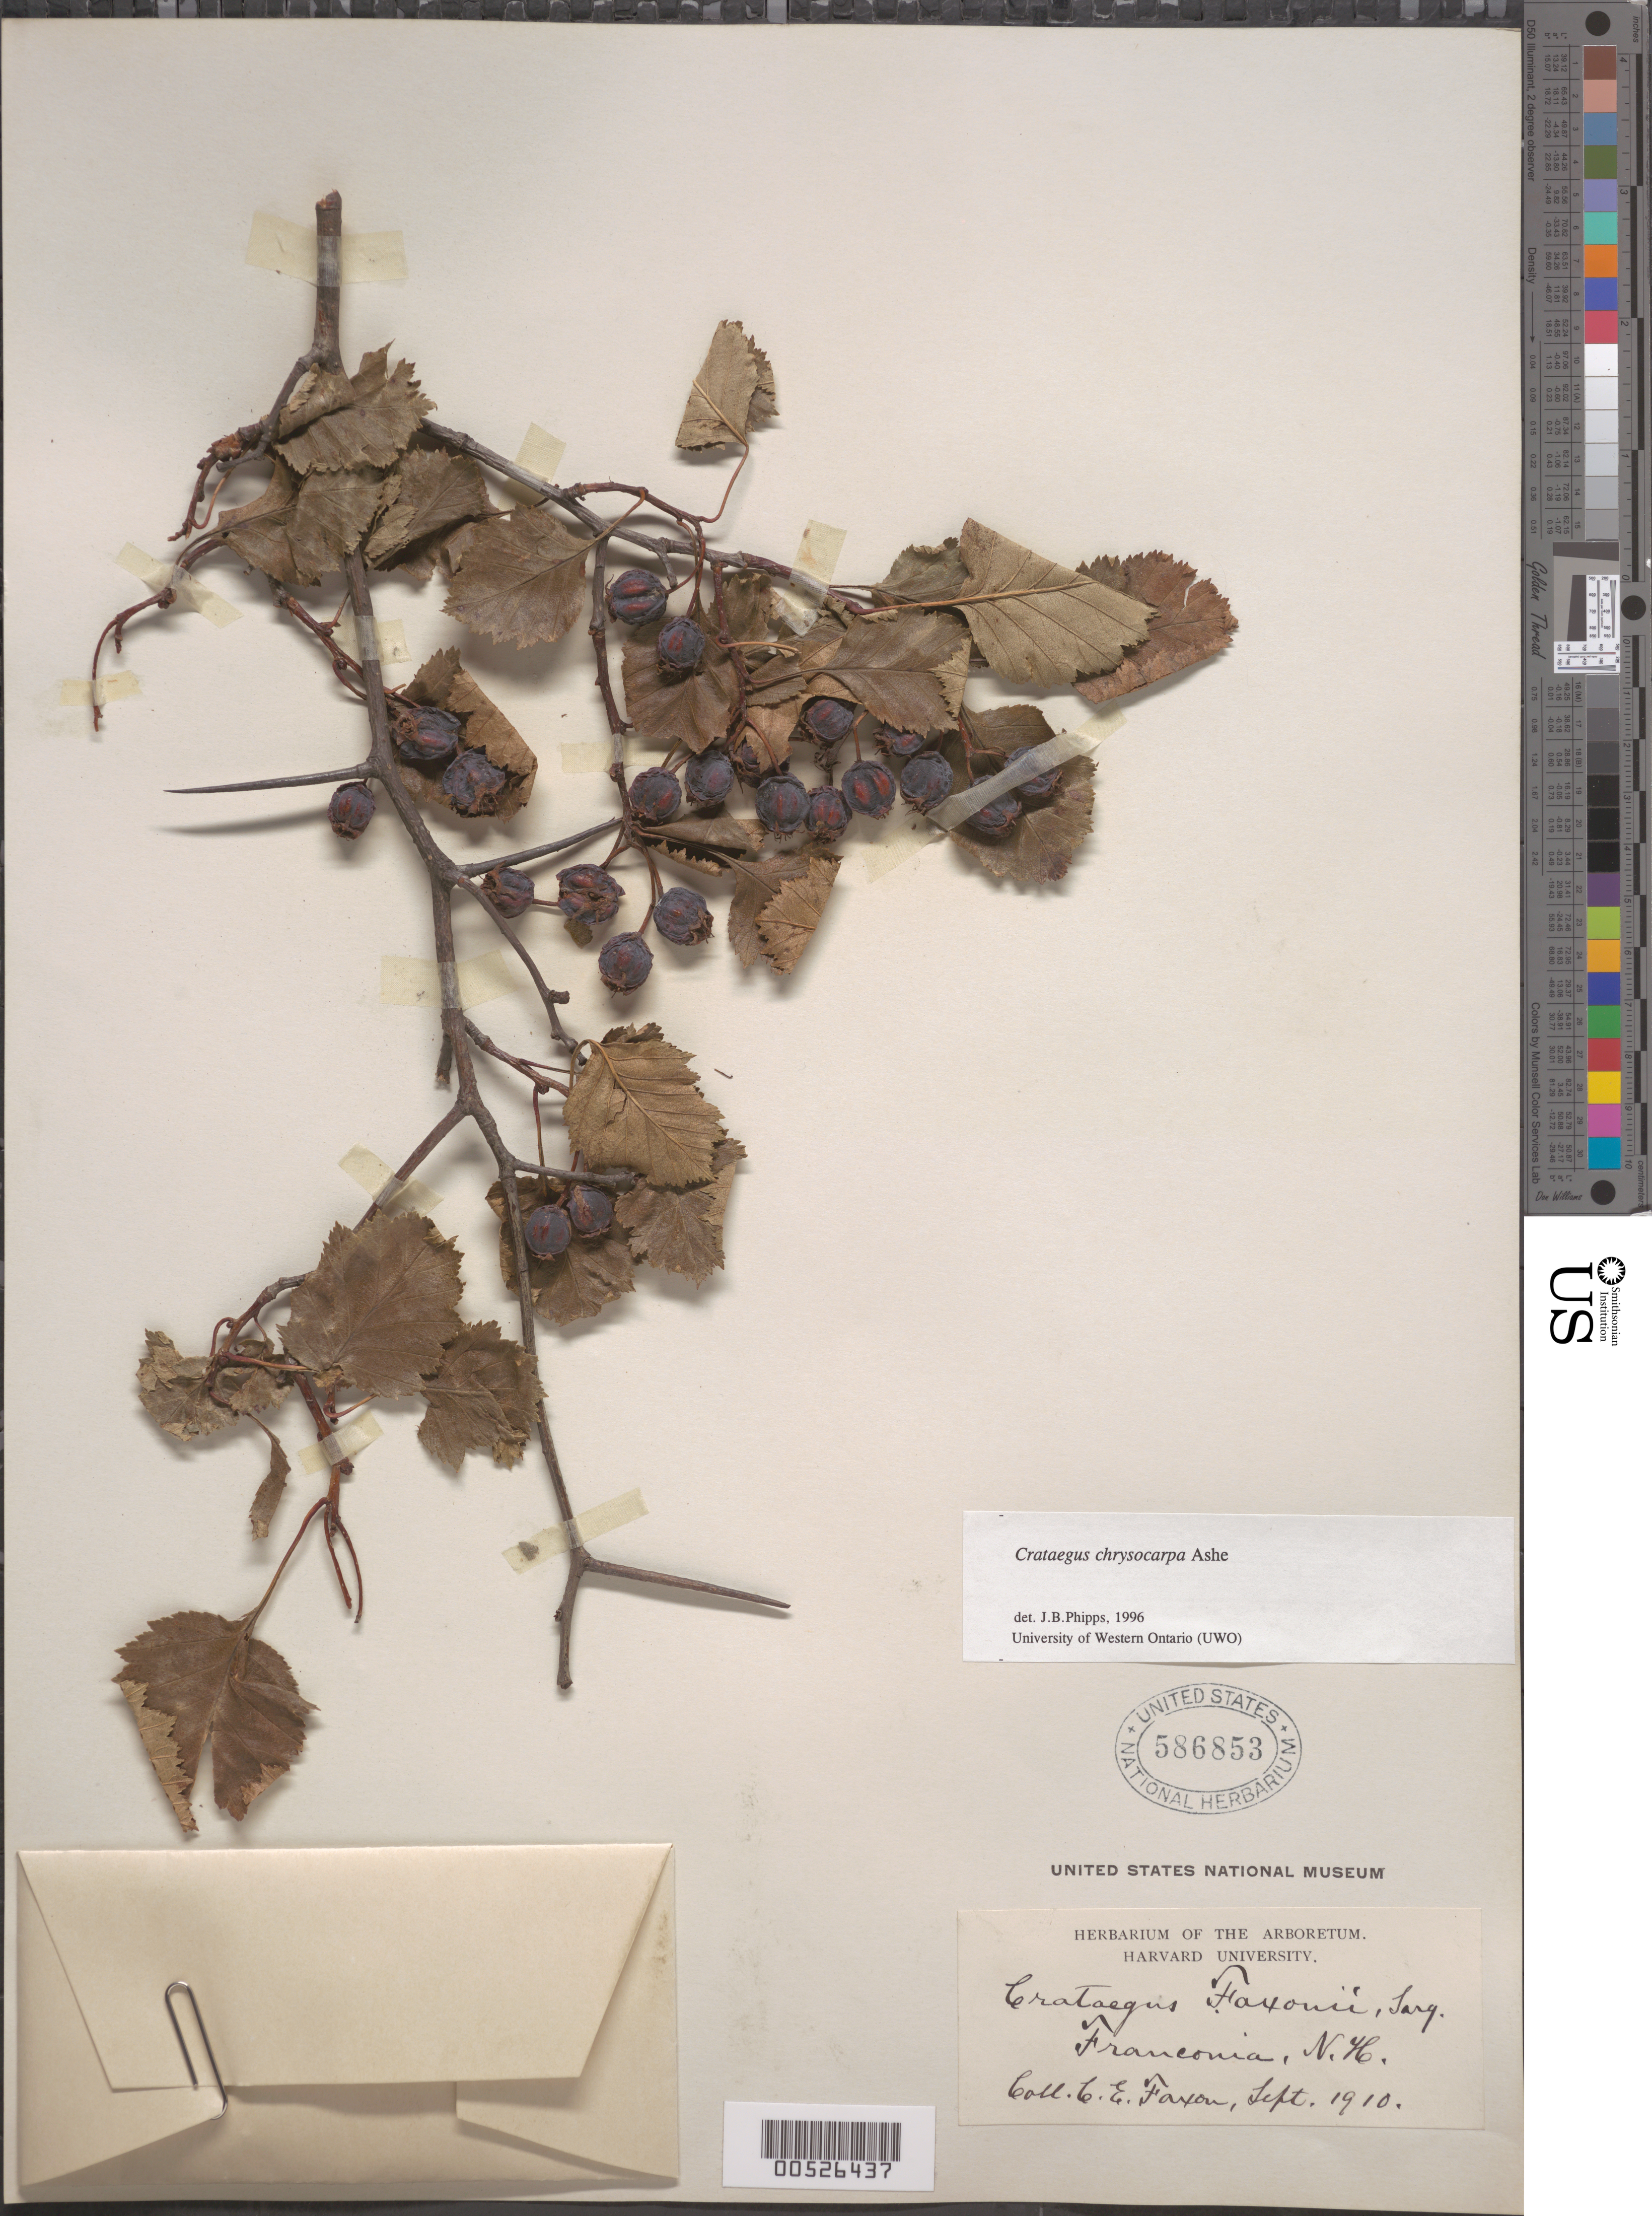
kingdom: Plantae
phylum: Tracheophyta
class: Magnoliopsida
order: Rosales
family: Rosaceae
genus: Crataegus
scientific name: Crataegus chrysocarpa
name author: Ashe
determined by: Phipps, James B., (UWO), University of Western Ontario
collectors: C. Faxon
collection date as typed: Sep 1910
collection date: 1910-09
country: United States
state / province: New Hampshire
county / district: Grafton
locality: Franconia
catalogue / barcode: US 586853